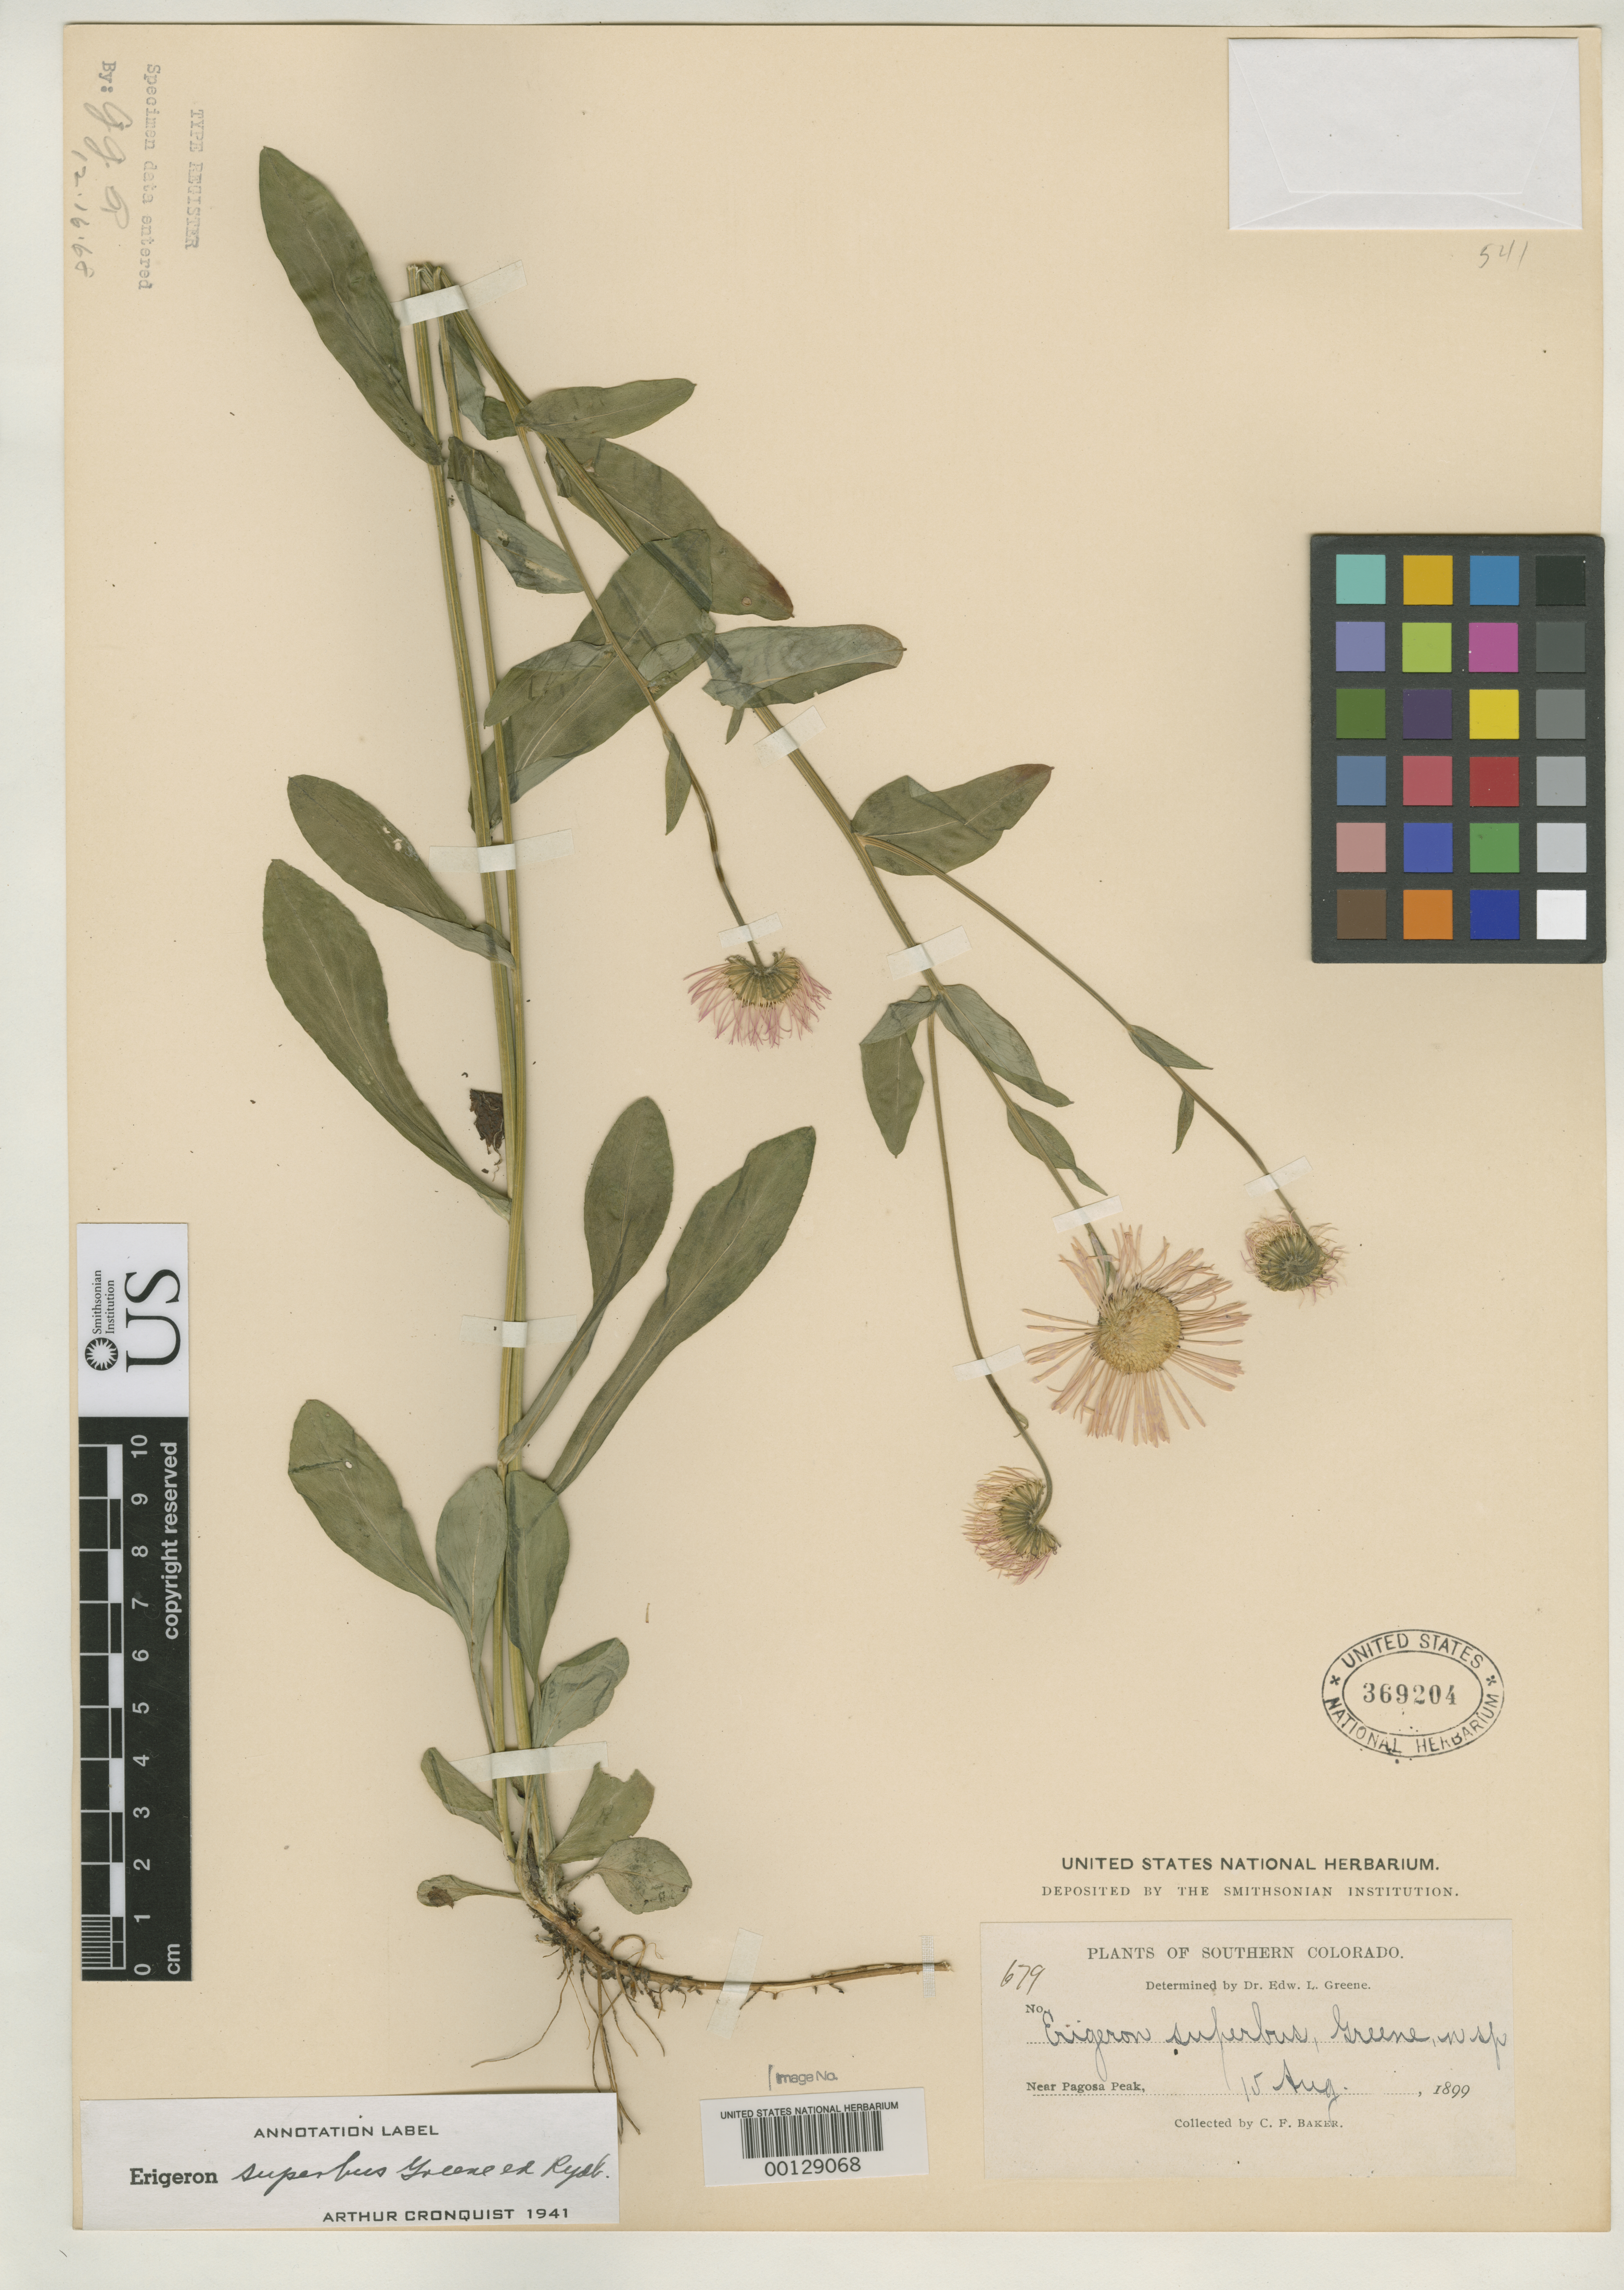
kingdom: Plantae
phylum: Tracheophyta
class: Magnoliopsida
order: Asterales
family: Asteraceae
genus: Erigeron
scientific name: Erigeron superbus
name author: Greene ex Rydb.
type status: Isotype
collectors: C. F. Baker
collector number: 679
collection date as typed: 15 Aug 1899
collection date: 1899-08-15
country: United States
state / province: Colorado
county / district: Mineral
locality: Pagosa Peak.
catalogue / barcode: US 369204